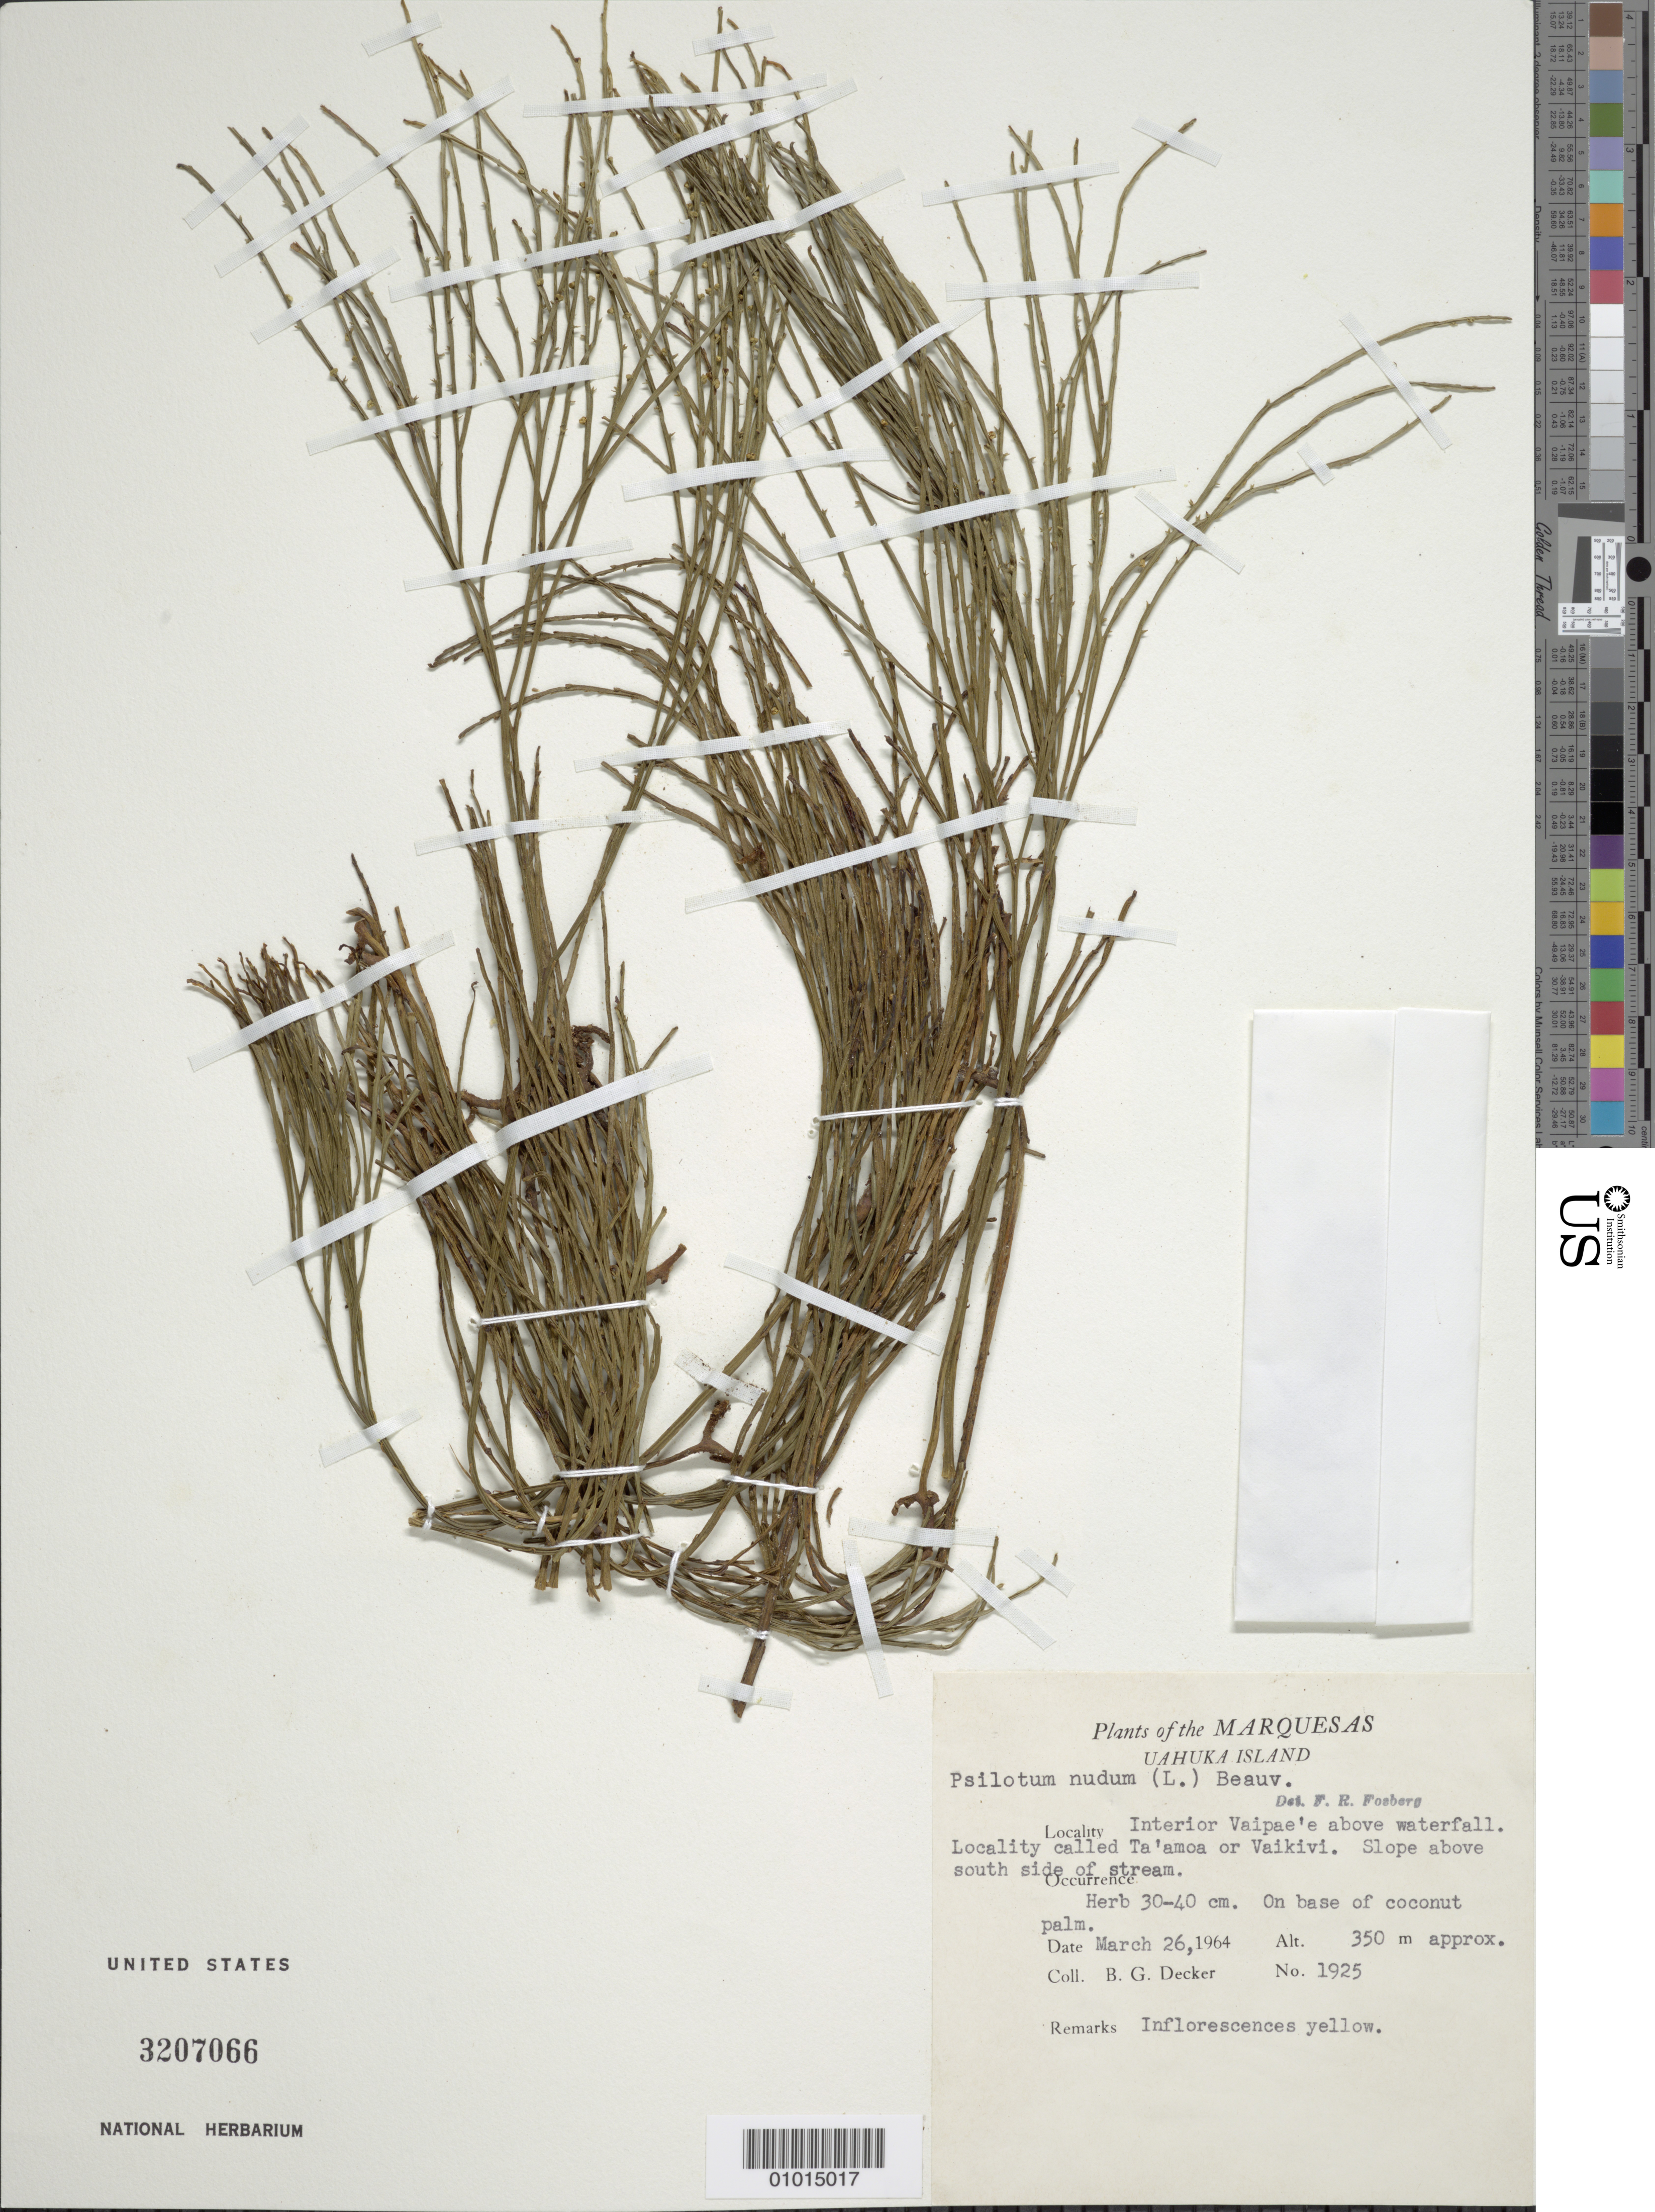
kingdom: Plantae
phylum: Tracheophyta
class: Polypodiopsida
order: Psilotales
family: Psilotaceae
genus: Psilotum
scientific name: Psilotum nudum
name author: (L.) P. Beauv.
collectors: B. G. Decker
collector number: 1925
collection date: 1964-03-26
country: French Polynesia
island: Ua Huka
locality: interior Vaipae'e above waterfall, locality called Ta'amoa or Vaikivi, slope above S side of stream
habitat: On base of coconut palm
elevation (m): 350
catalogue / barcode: US 3207066